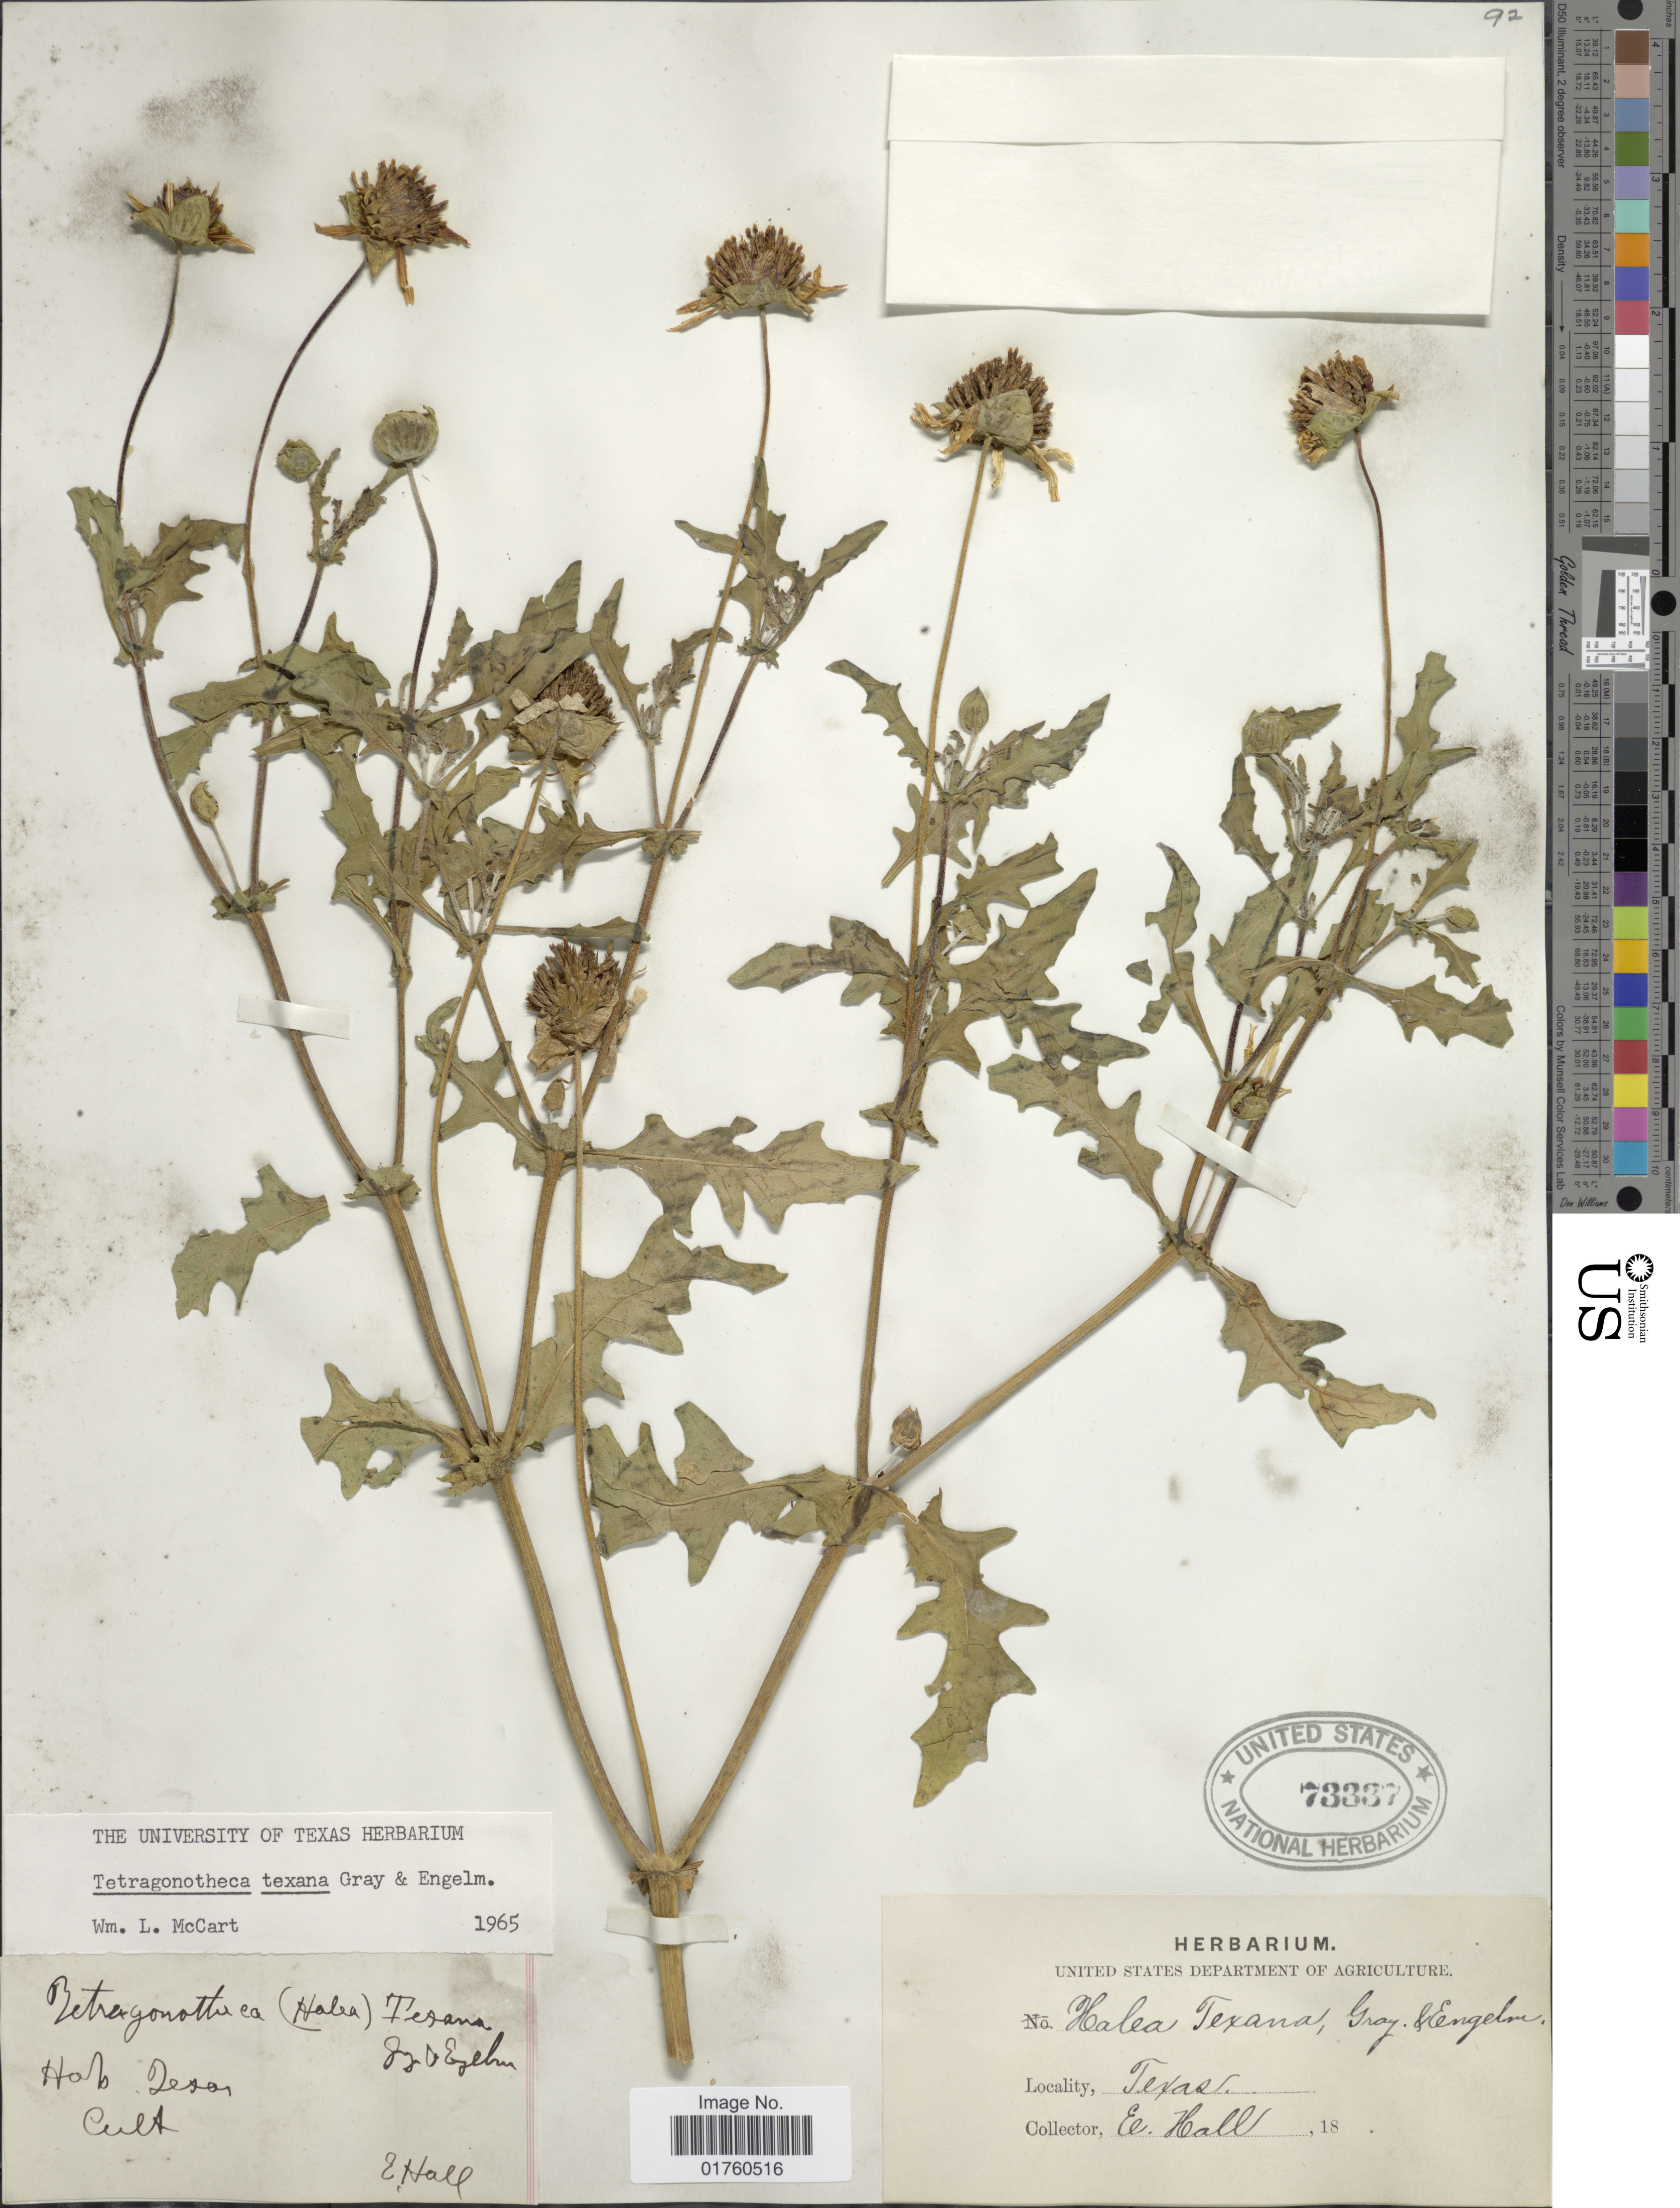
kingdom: Plantae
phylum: Tracheophyta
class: Magnoliopsida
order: Asterales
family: Asteraceae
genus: Tetragonotheca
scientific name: Tetragonotheca texana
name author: A. Gray & Engelm.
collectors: E. Hall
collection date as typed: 18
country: United States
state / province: Texas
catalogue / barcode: US 73337